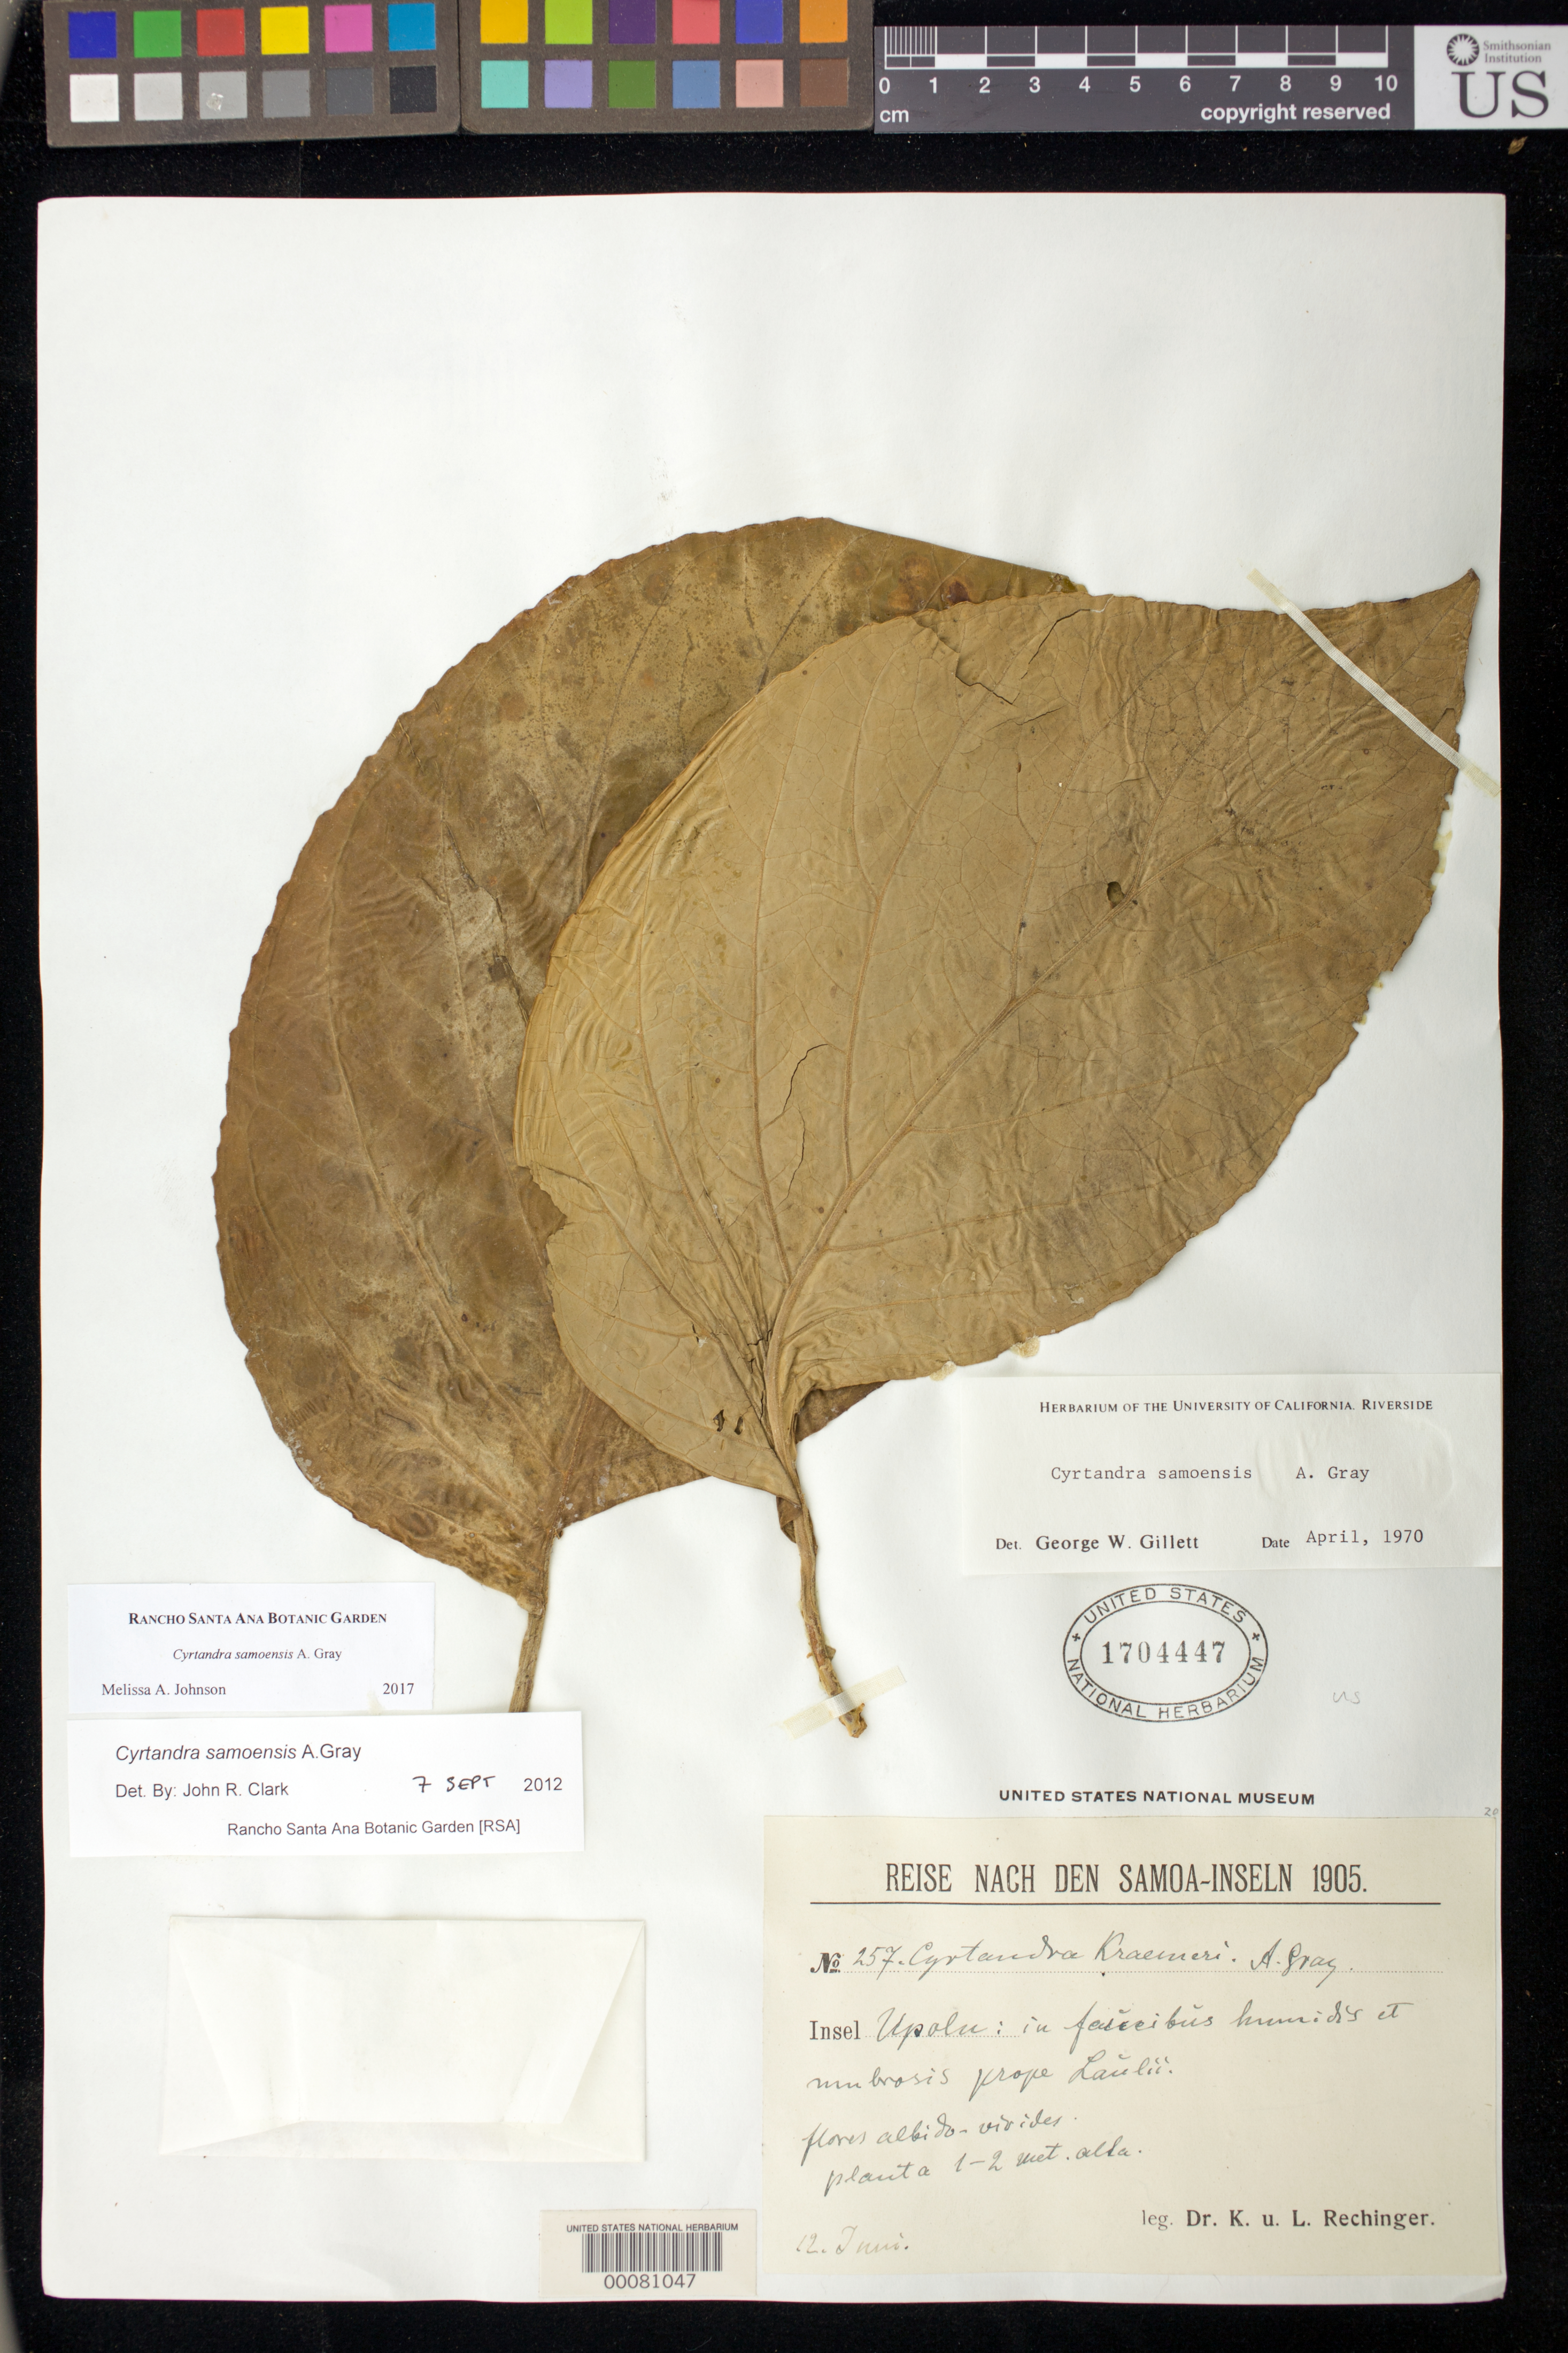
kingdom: Plantae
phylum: Tracheophyta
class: Magnoliopsida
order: Lamiales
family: Gesneriaceae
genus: Cyrtandra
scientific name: Cyrtandra samoensis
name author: A. Gray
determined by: Johnson, Melissa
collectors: K. Rechinger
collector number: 257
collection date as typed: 12 Jun 1905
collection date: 1905-06-12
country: Samoa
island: Savai'i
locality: Savaii, Near laulii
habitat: Humid forest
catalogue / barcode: US 1704447